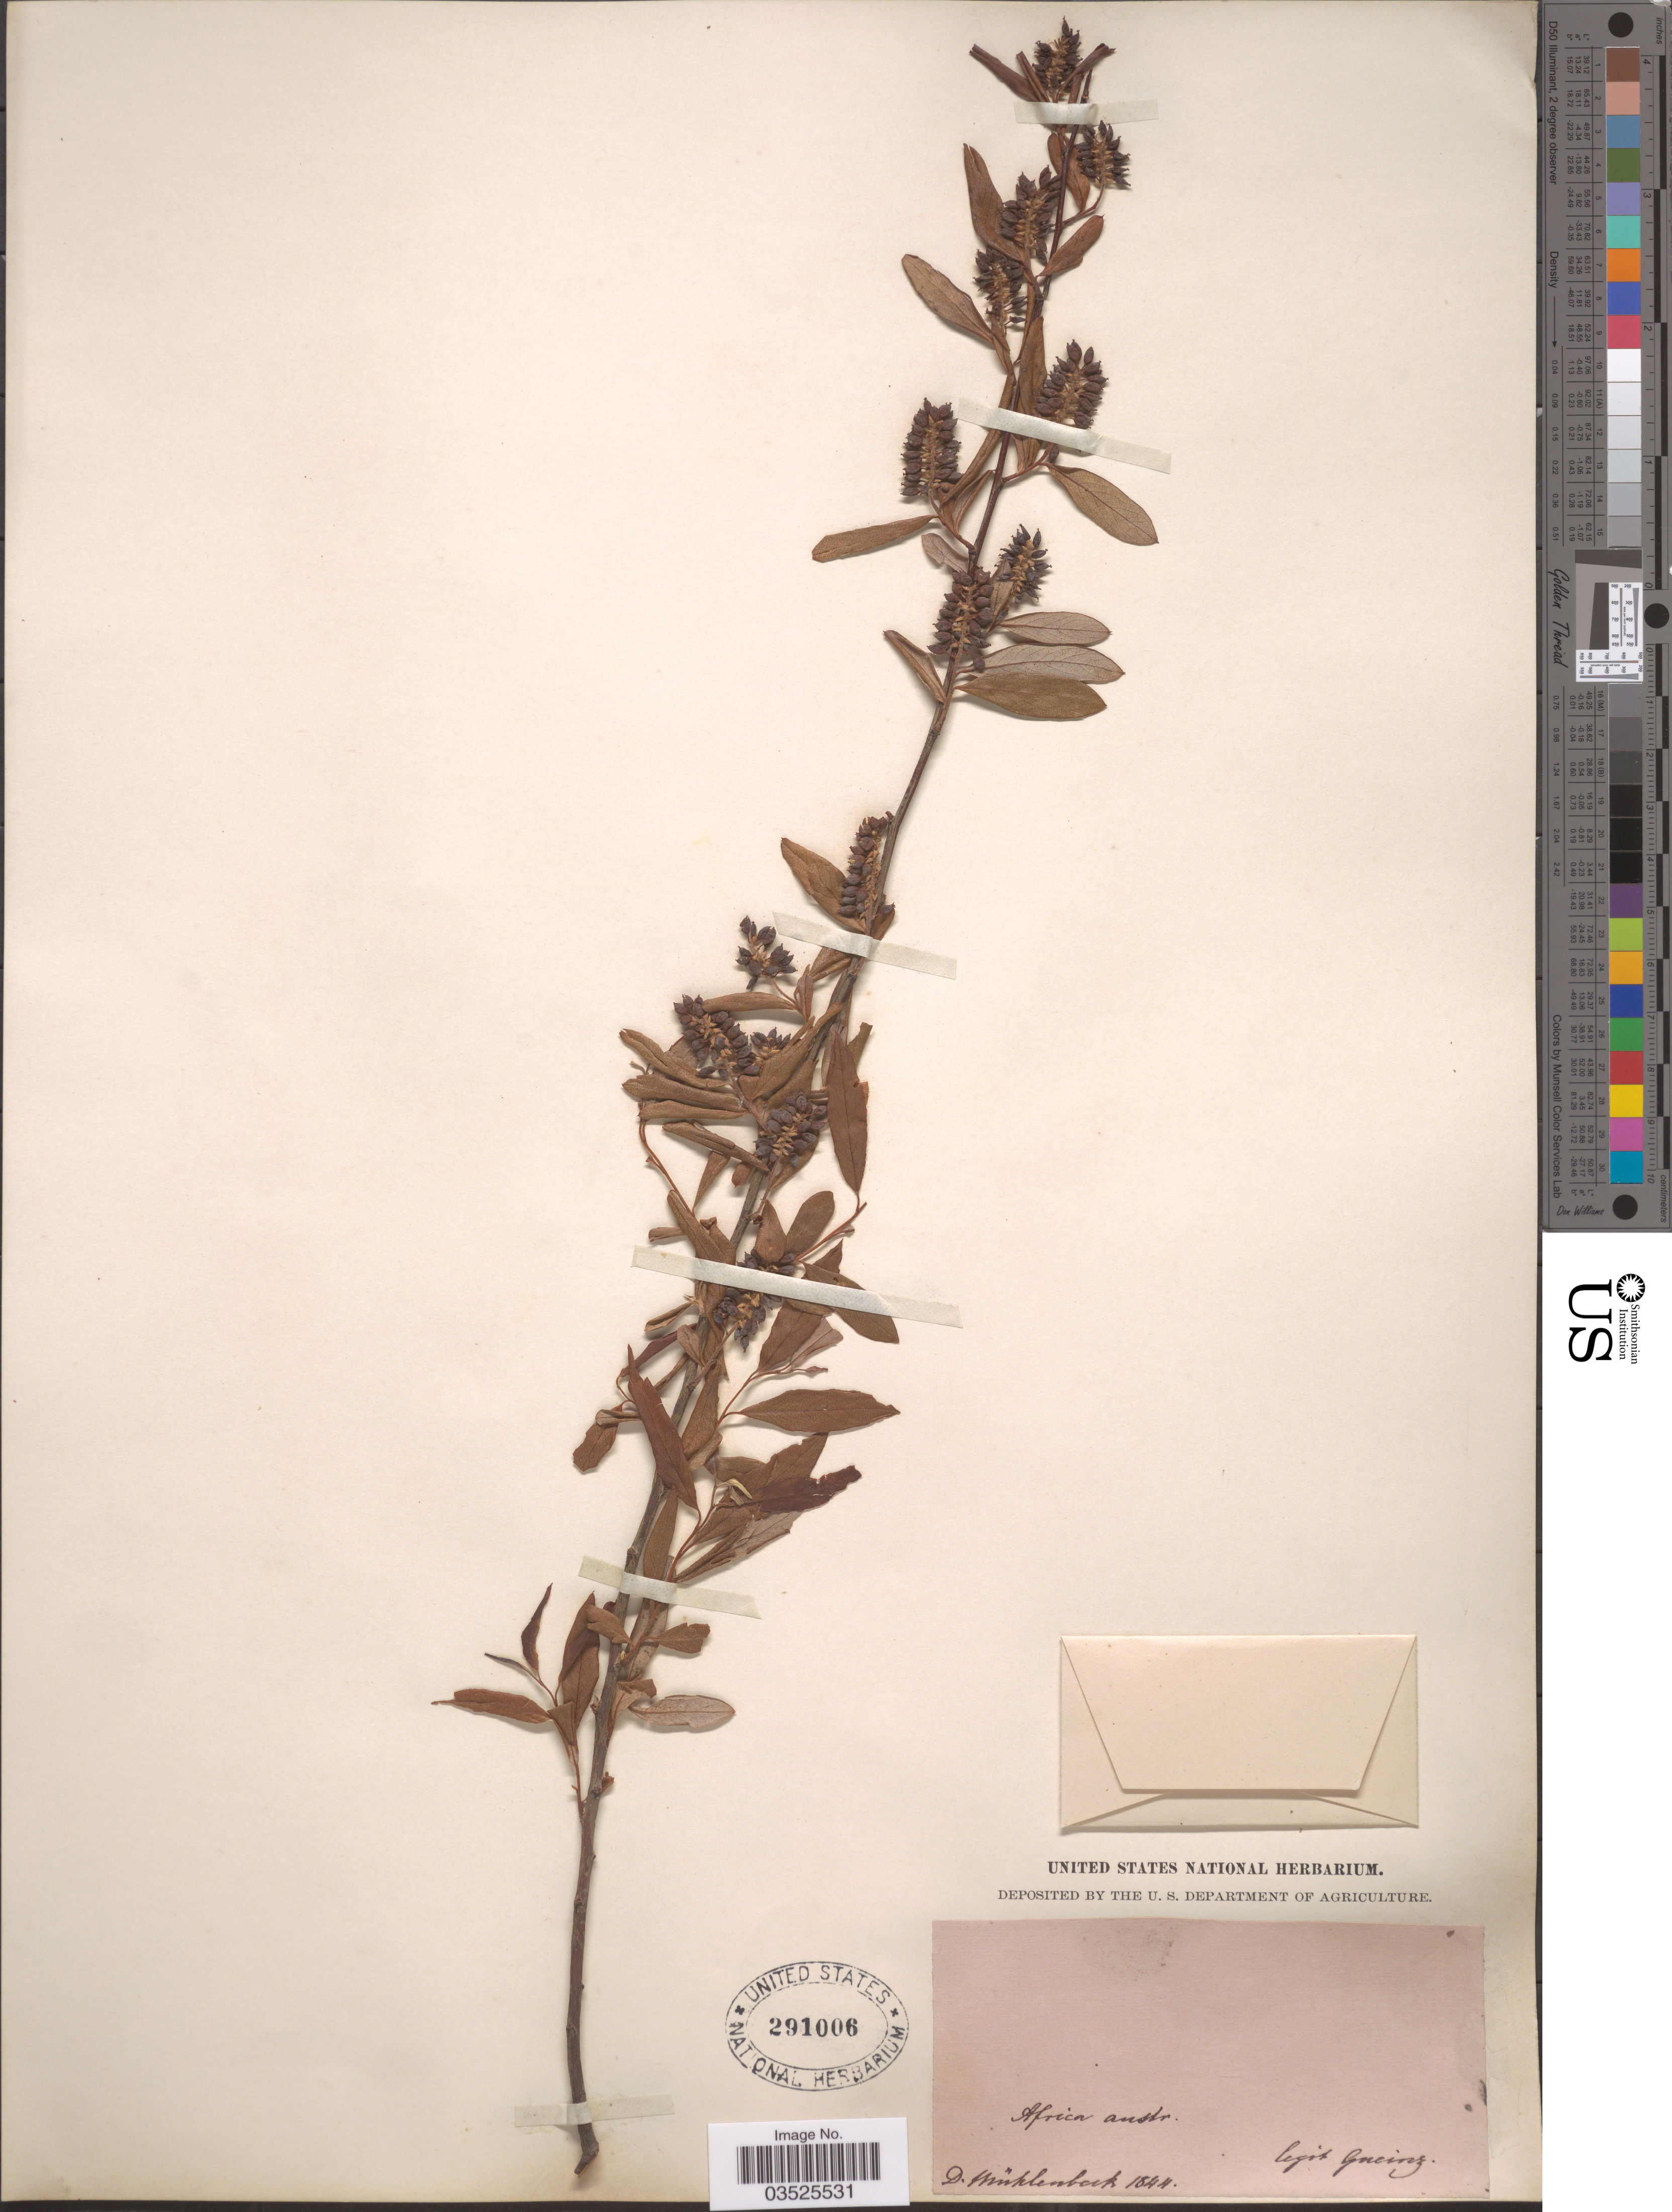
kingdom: Plantae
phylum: Tracheophyta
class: Magnoliopsida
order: Malpighiales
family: Salicaceae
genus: Salix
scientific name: Salix cordata x S. sericea Marshall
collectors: Gneinz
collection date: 1844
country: South Africa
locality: Africa austr.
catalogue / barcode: US 291006